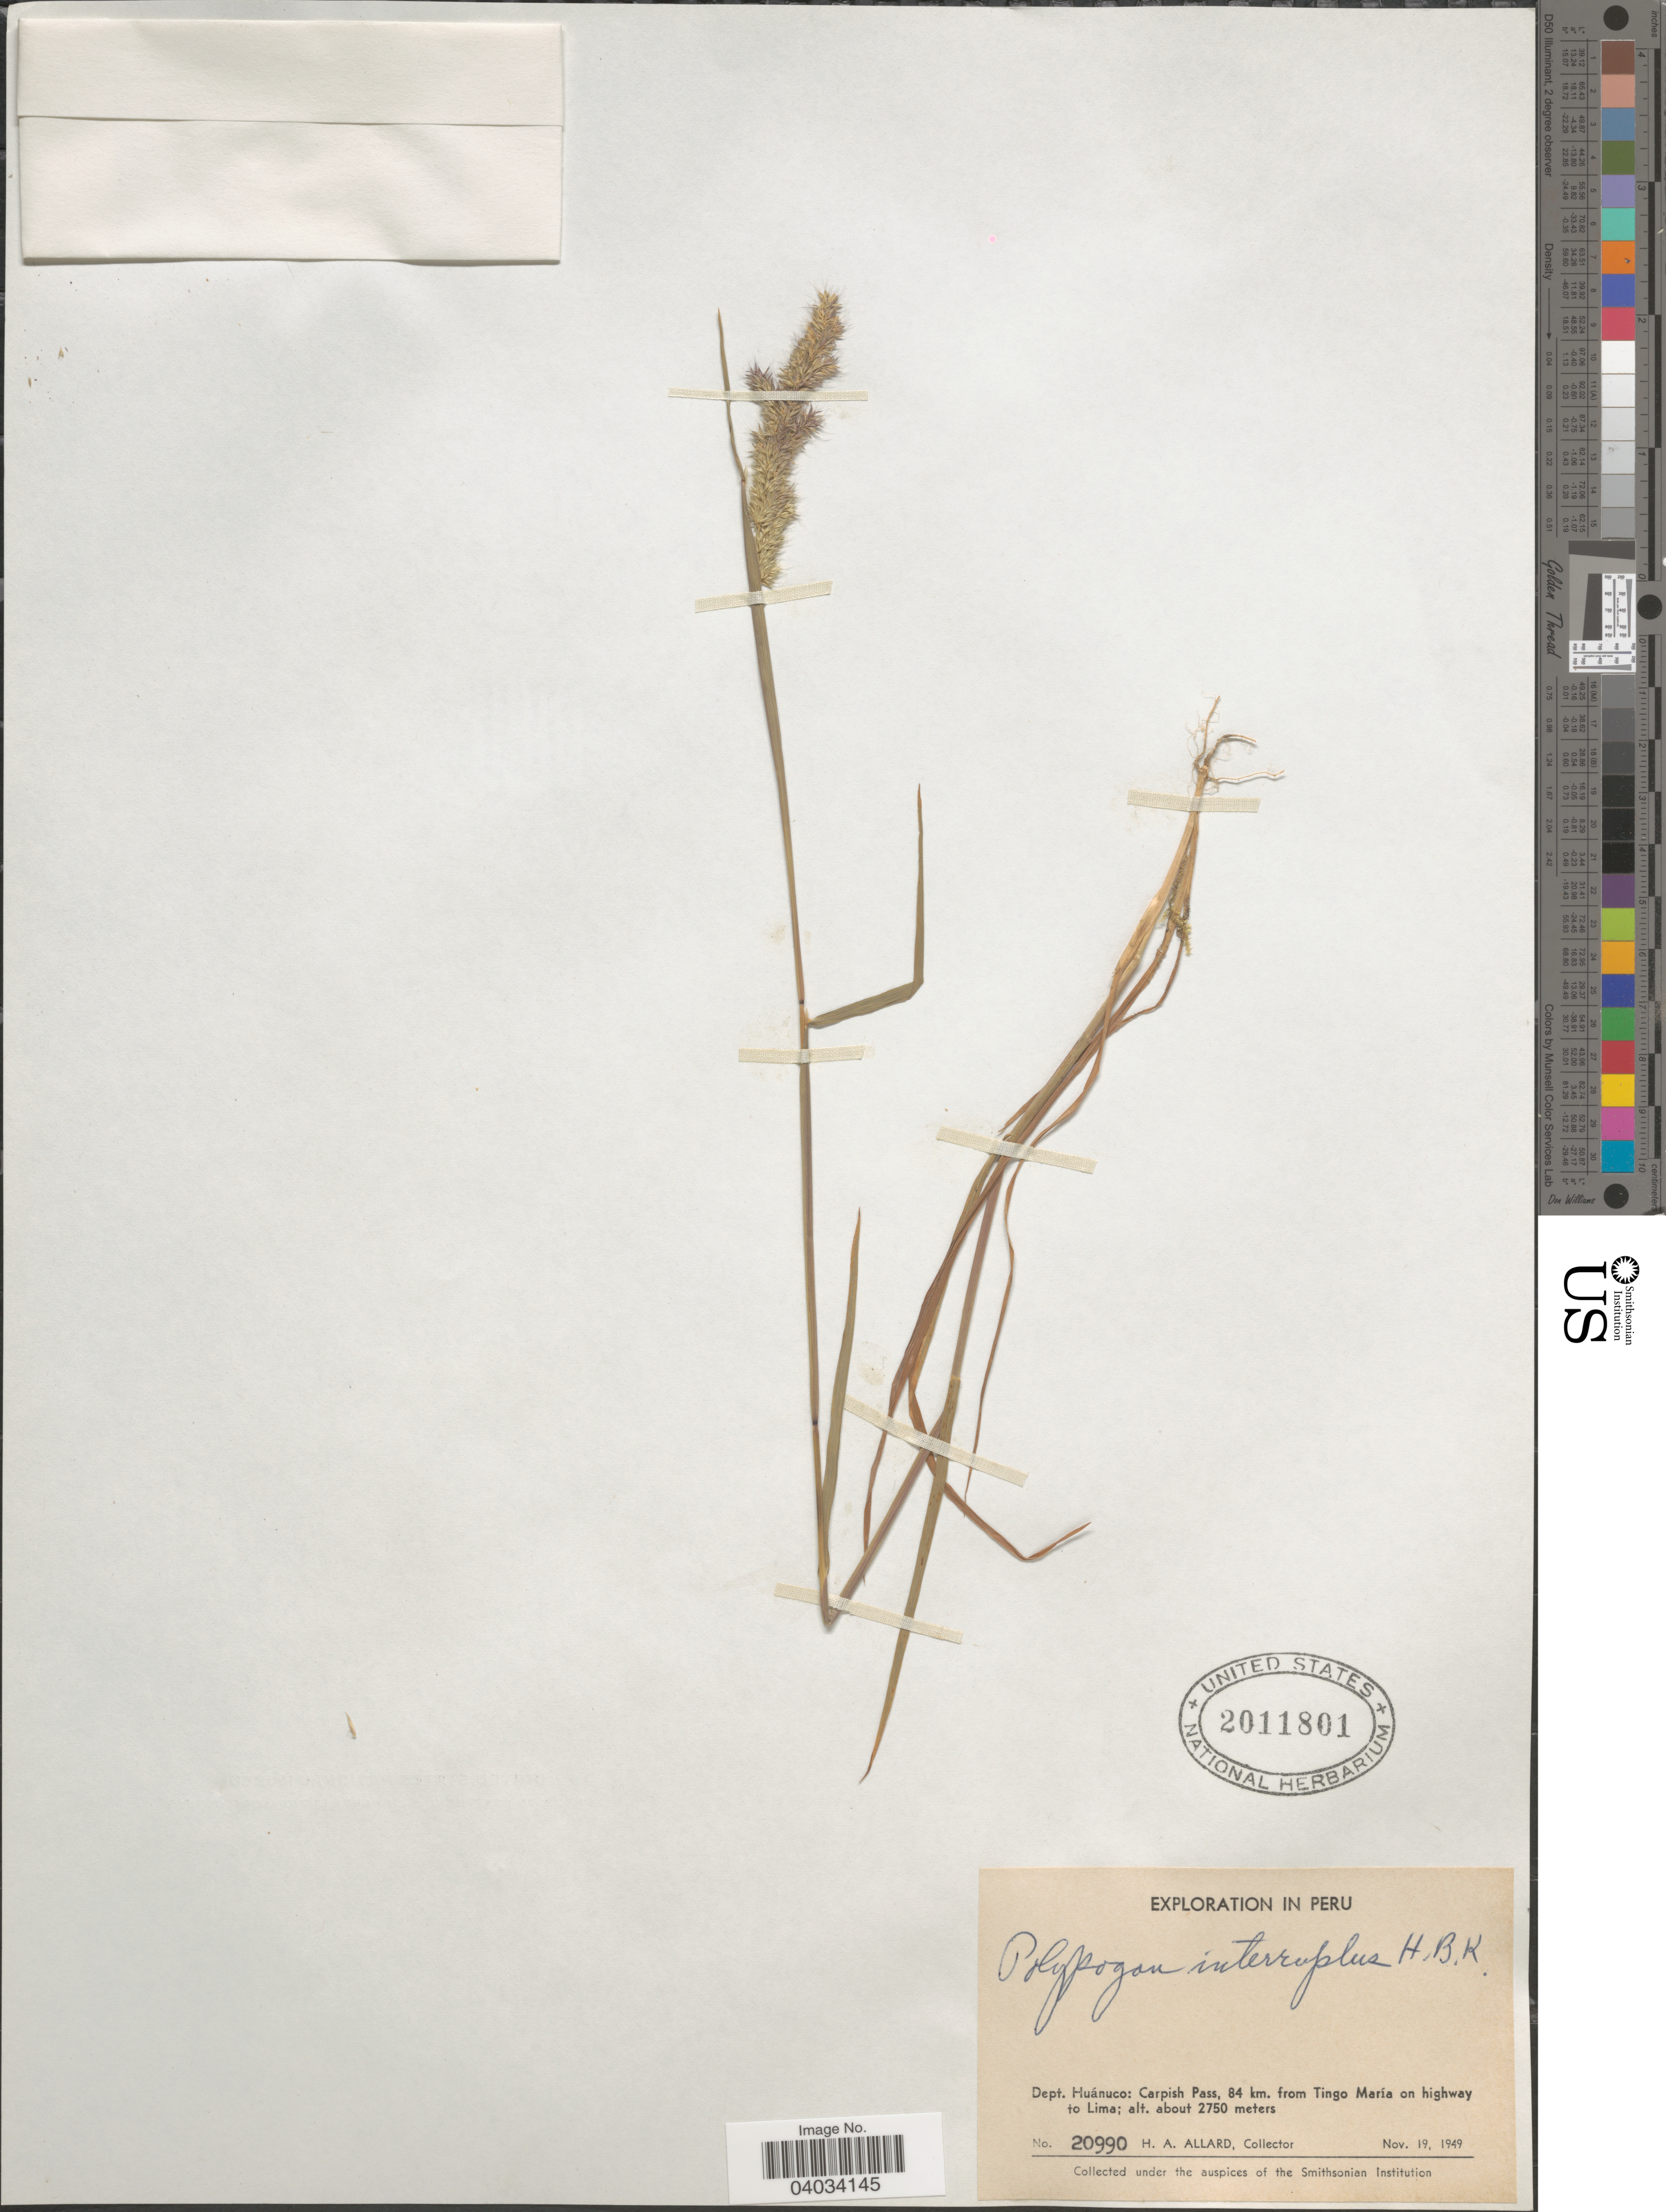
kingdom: Plantae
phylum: Tracheophyta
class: Liliopsida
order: Poales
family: Poaceae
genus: Polypogon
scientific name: Polypogon interruptus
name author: Kunth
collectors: H. A. Allard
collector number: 20990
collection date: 1949-11-19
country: Peru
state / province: Huánuco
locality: Dept. Huánuco: Carpish Pass, 84 km. from Tingo María on highway to Lima.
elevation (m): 2750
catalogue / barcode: US 2011801